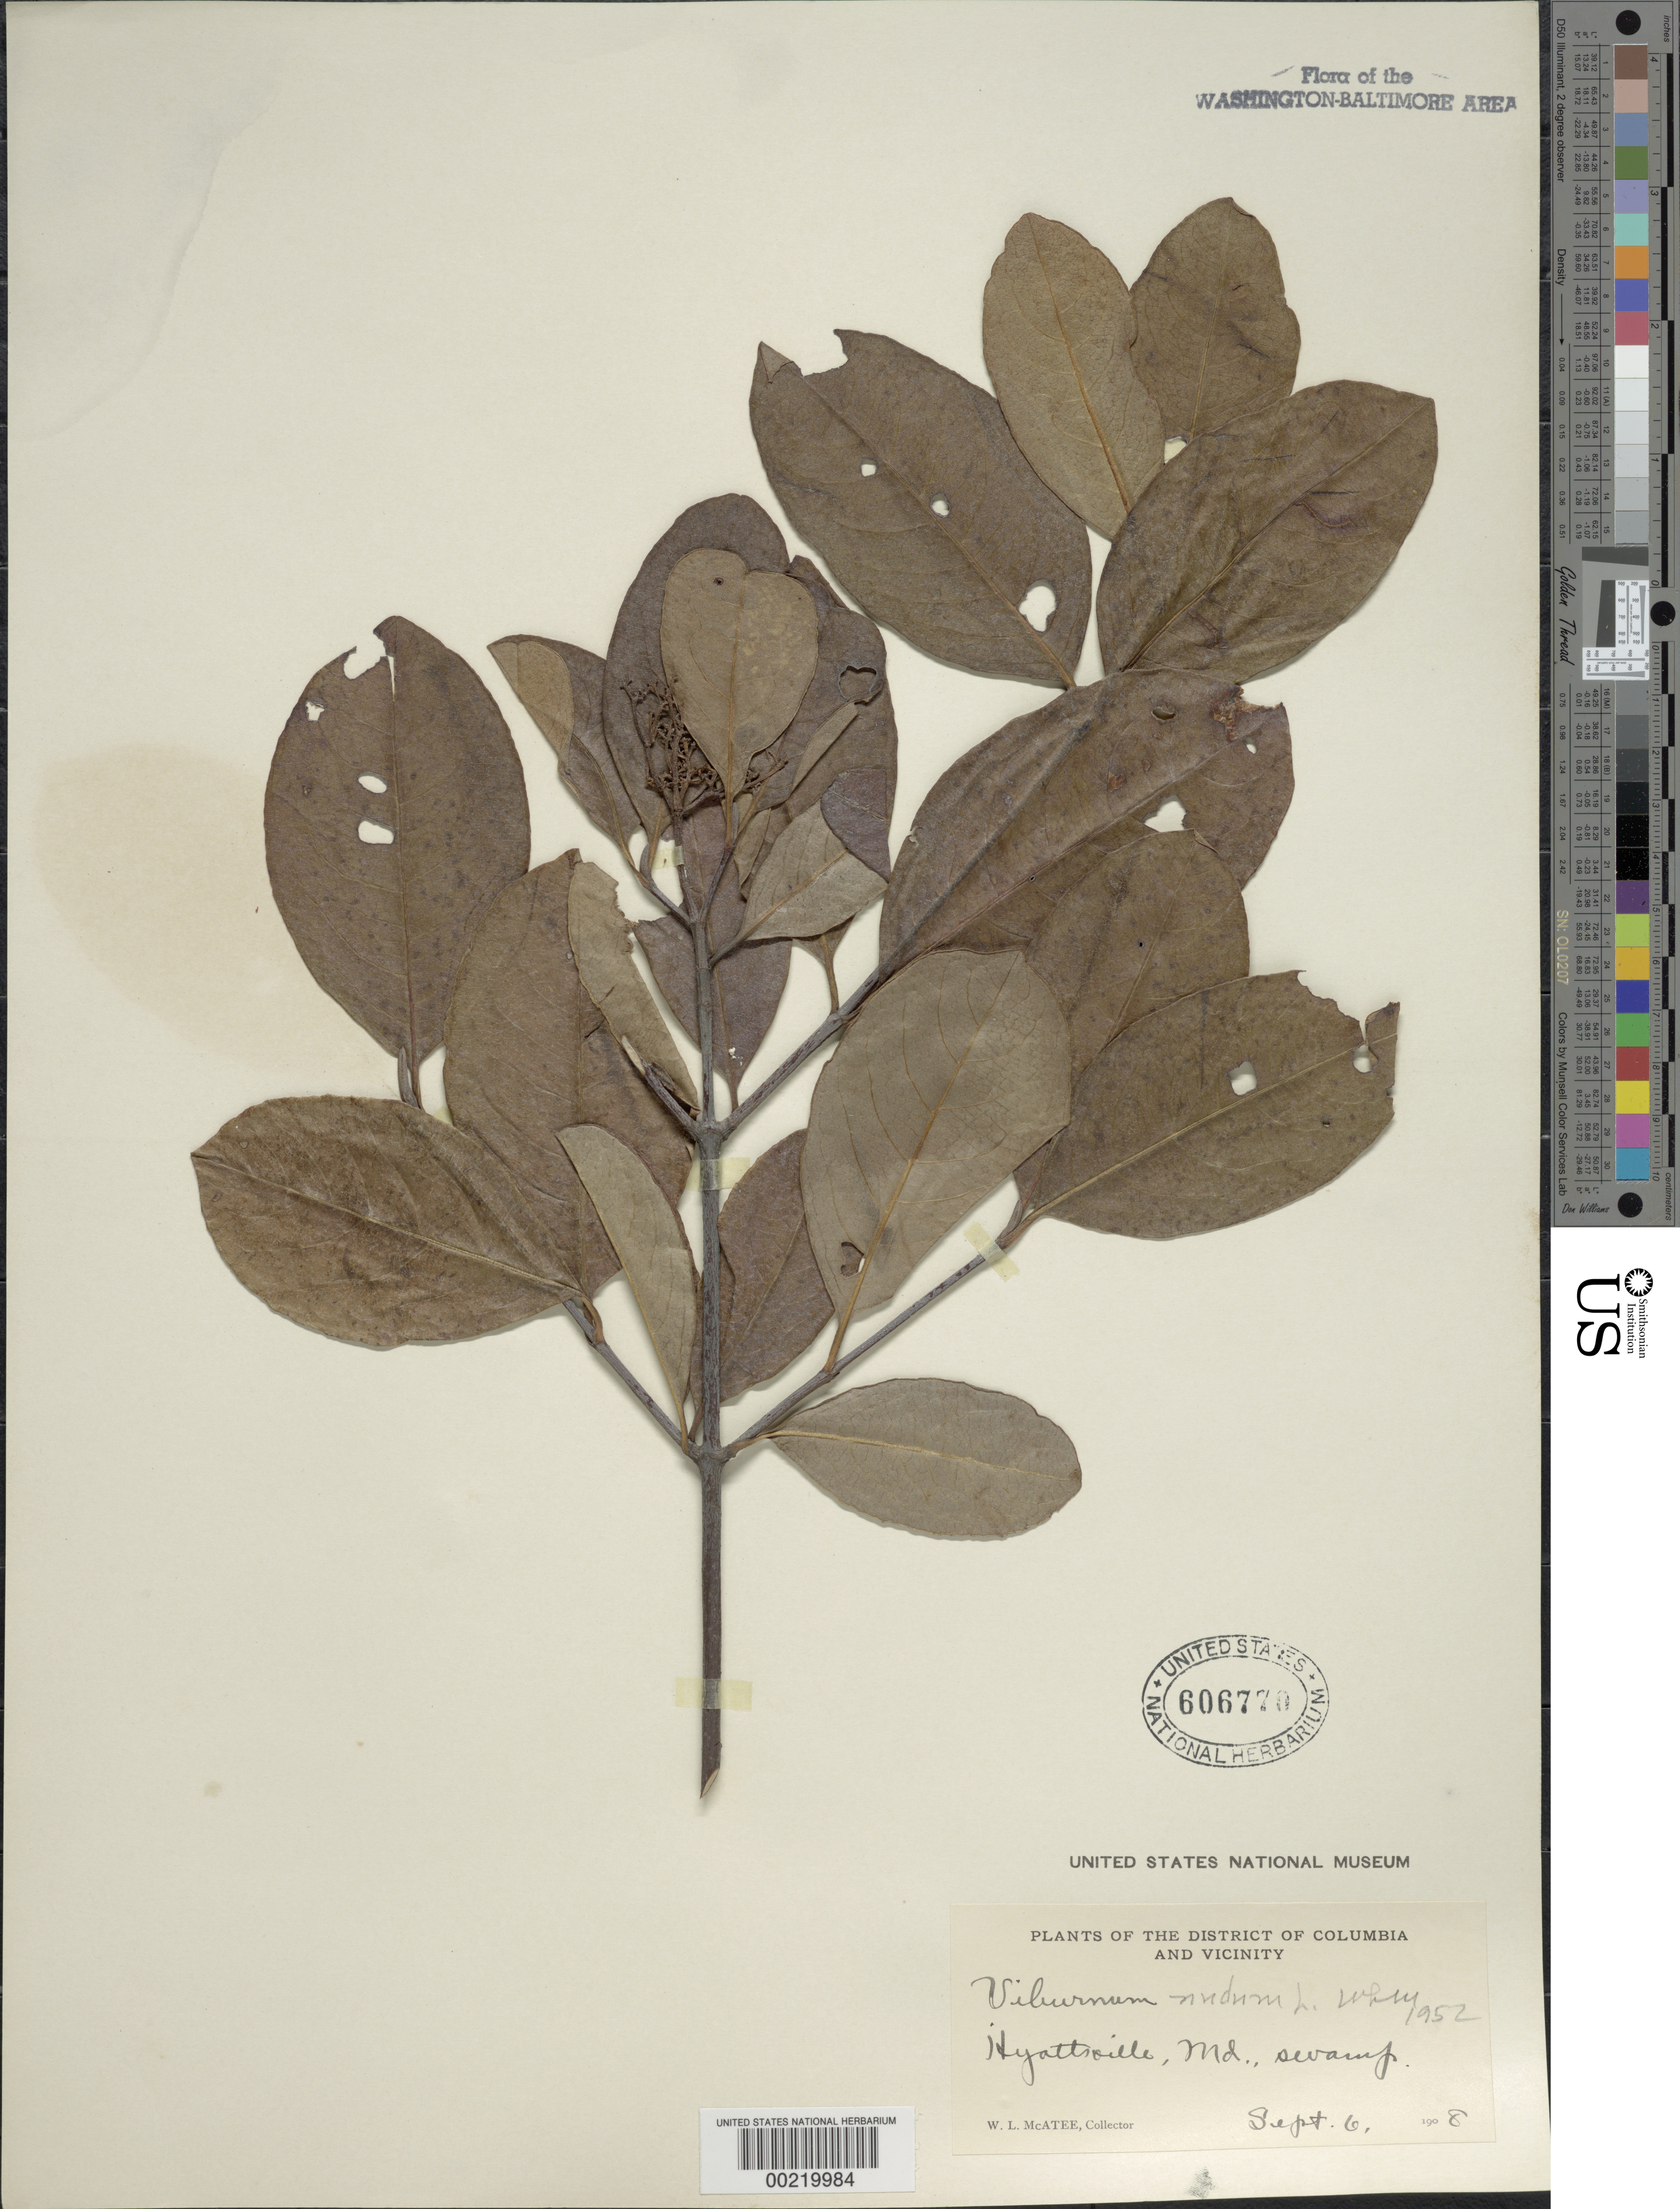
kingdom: Plantae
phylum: Tracheophyta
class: Magnoliopsida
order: Dipsacales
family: Viburnaceae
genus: Viburnum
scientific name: Viburnum nudum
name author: L.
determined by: McAtee, W. L.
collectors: W. McAtee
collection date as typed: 06 Sep 1908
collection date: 1908-09-06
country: United States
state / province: Maryland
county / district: Prince George's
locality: Hyattsville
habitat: Swamp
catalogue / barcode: US 606770